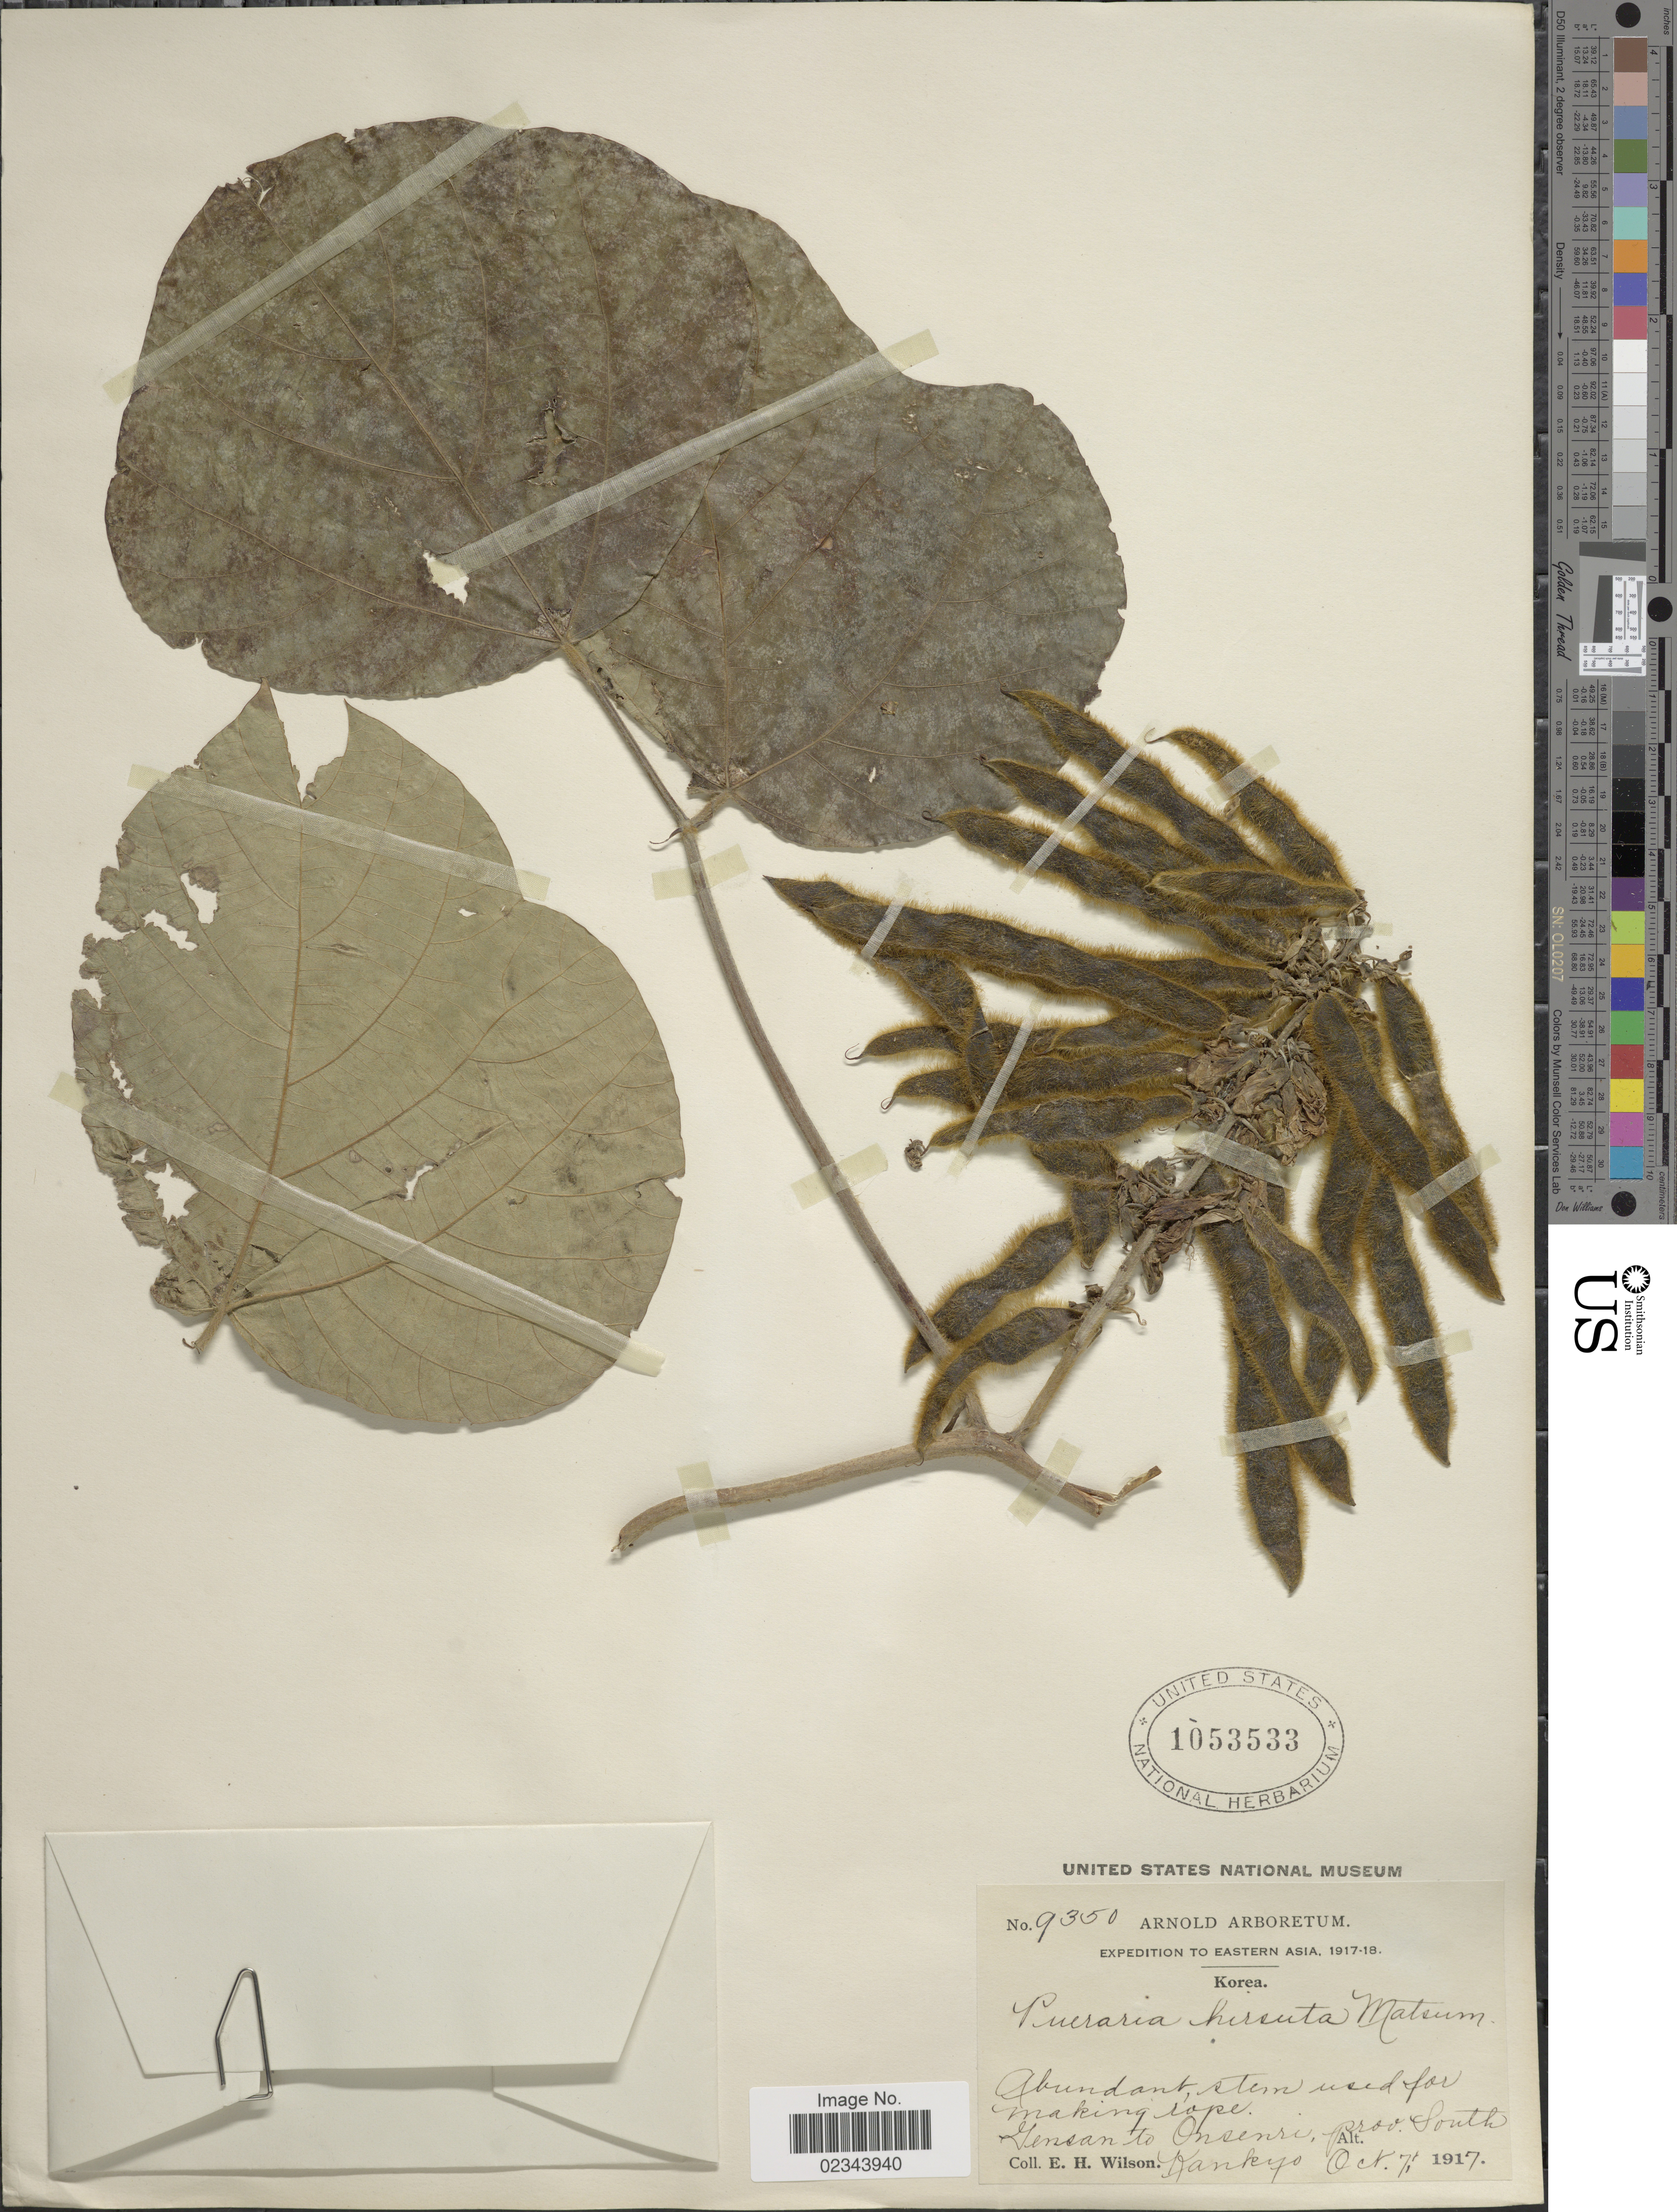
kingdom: Plantae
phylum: Tracheophyta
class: Magnoliopsida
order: Fabales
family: Fabaceae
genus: Pueraria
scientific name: Pueraria lobata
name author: (Willd.) Ohwi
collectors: E. Wilson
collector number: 9350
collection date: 1917-10-07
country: North Korea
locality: Gensan to Onsenri, prov. South Kankyo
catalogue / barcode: US 1053533